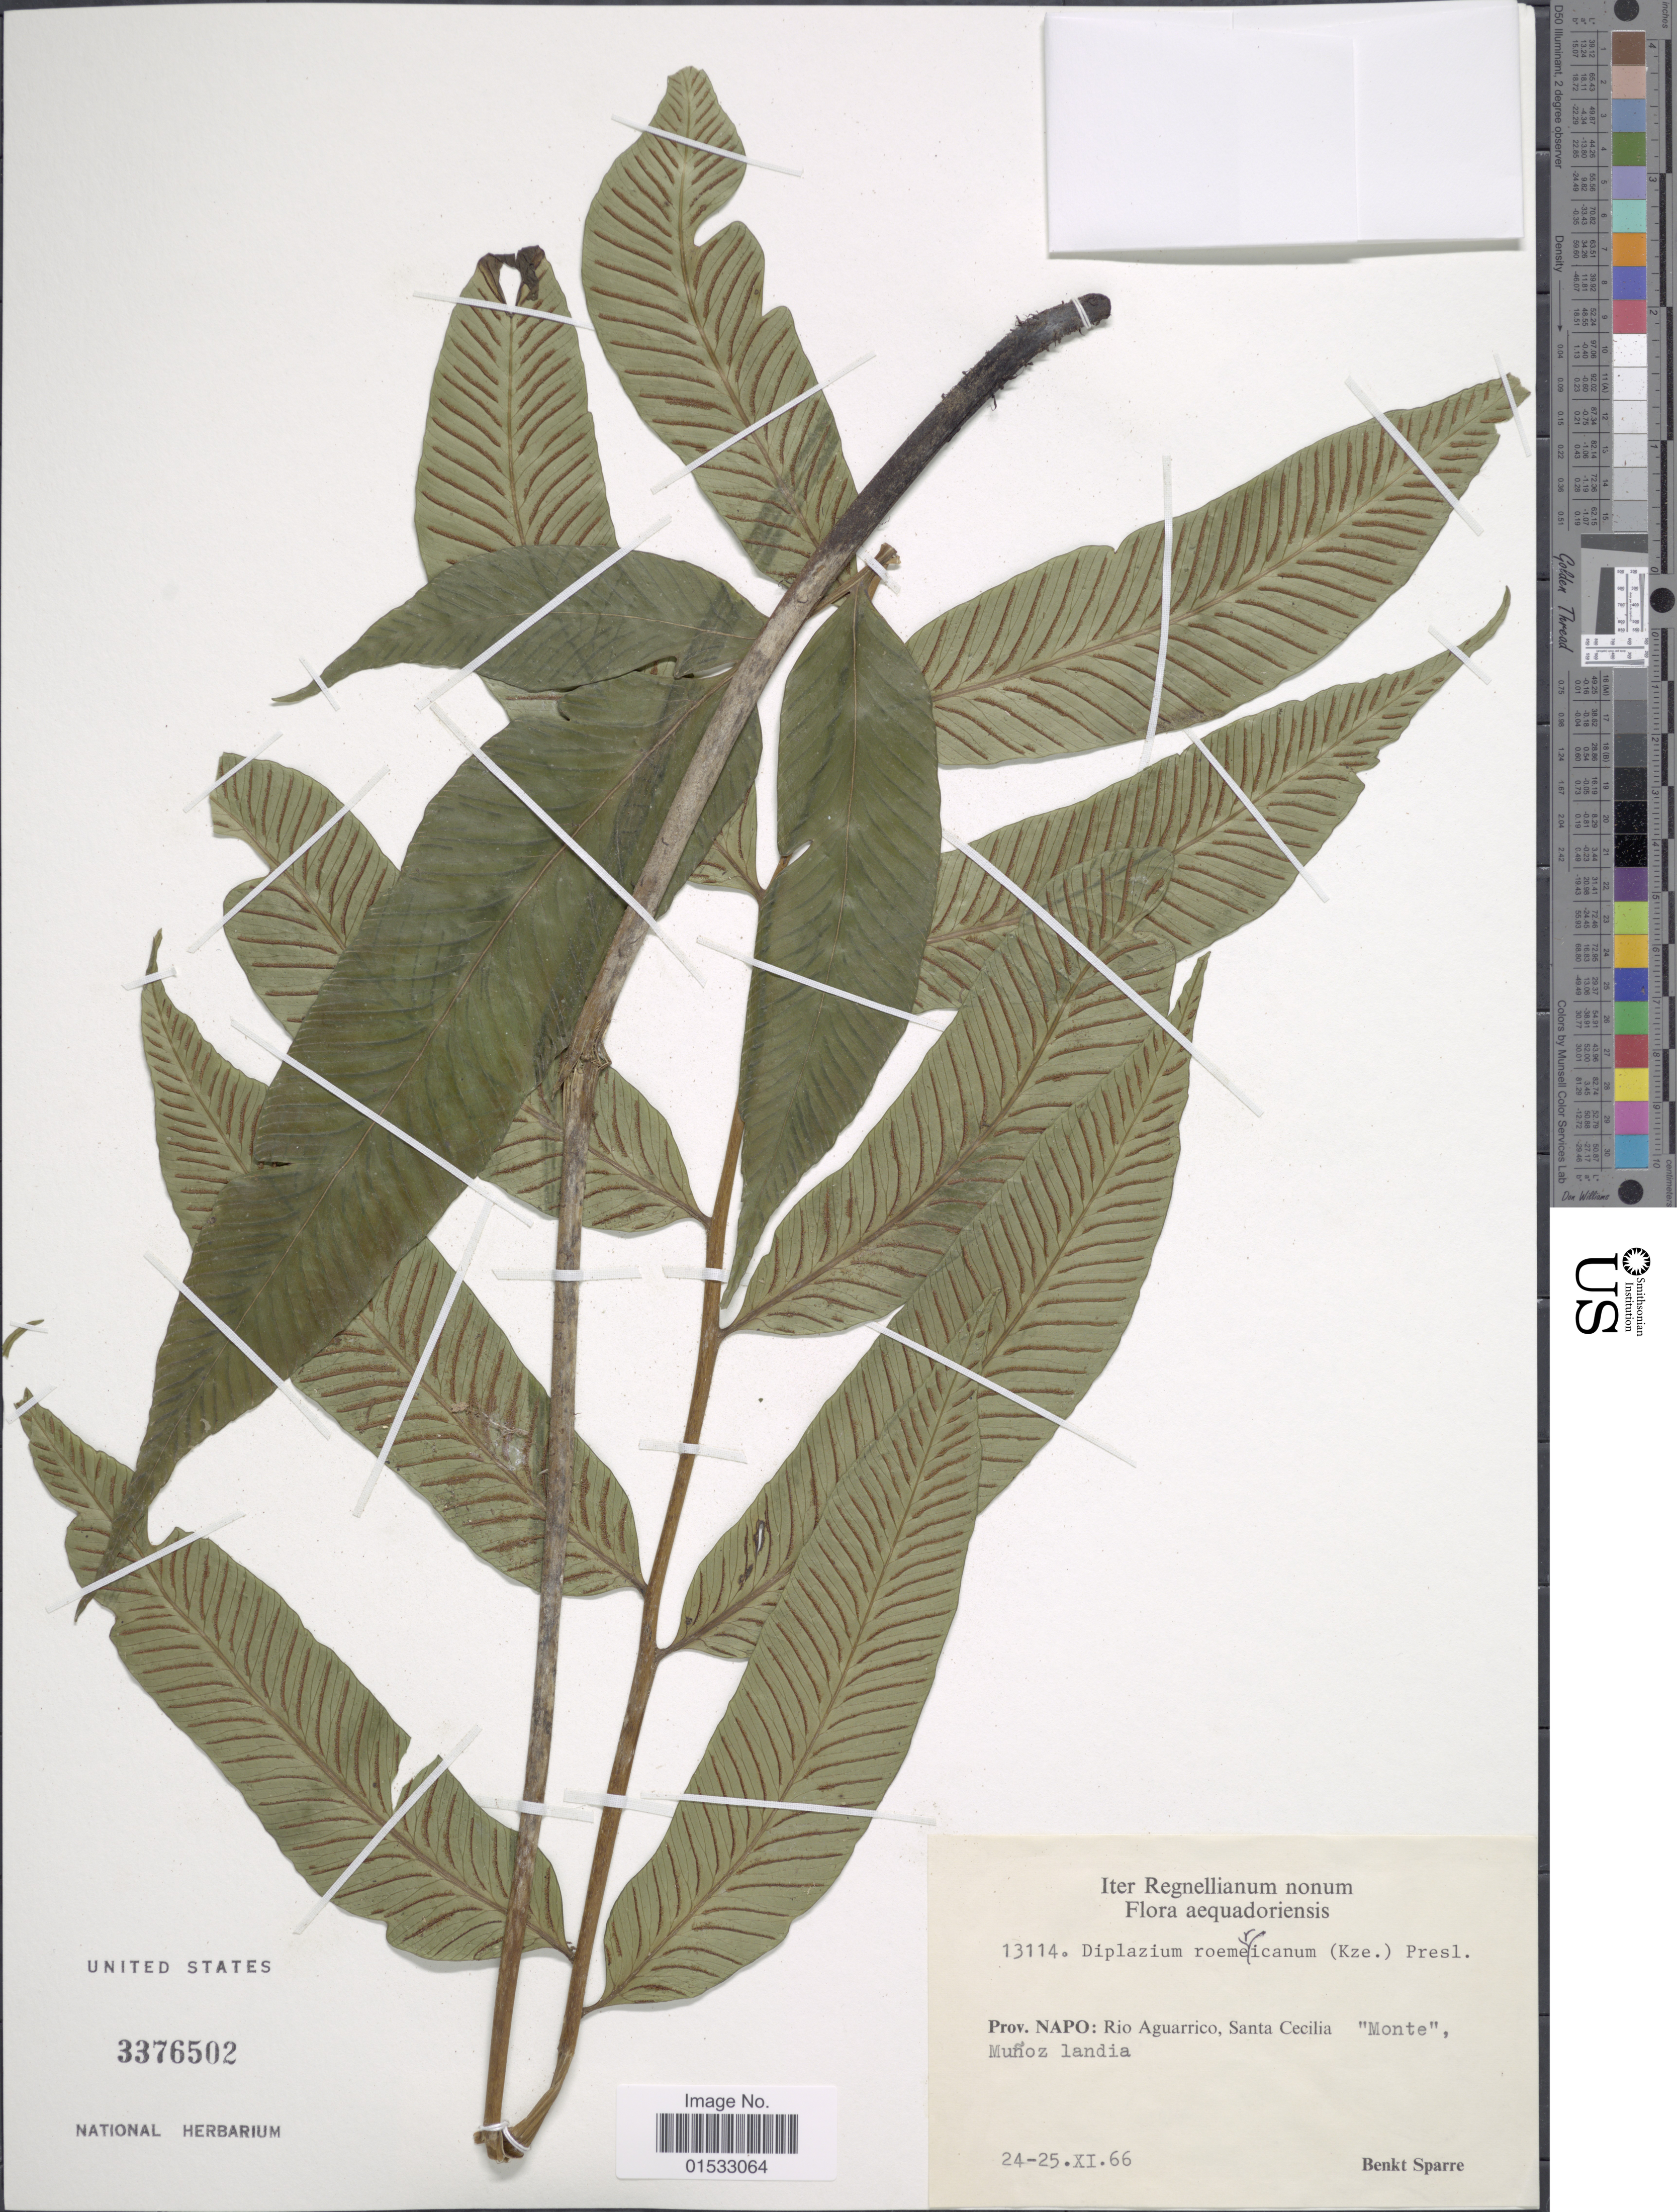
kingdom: Plantae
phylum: Tracheophyta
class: Polypodiopsida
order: Polypodiales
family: Athyriaceae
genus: Diplazium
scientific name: Diplazium roemerianum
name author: (Kunze) C. Presl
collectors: B. Sparre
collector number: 13114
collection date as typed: Transcribed d/m/y: 24/11/66 to 25/11/66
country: Ecuador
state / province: Napo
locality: Rio Anguarrico, Santa Cecilia "Monte", Muños landia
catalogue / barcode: US 3376502